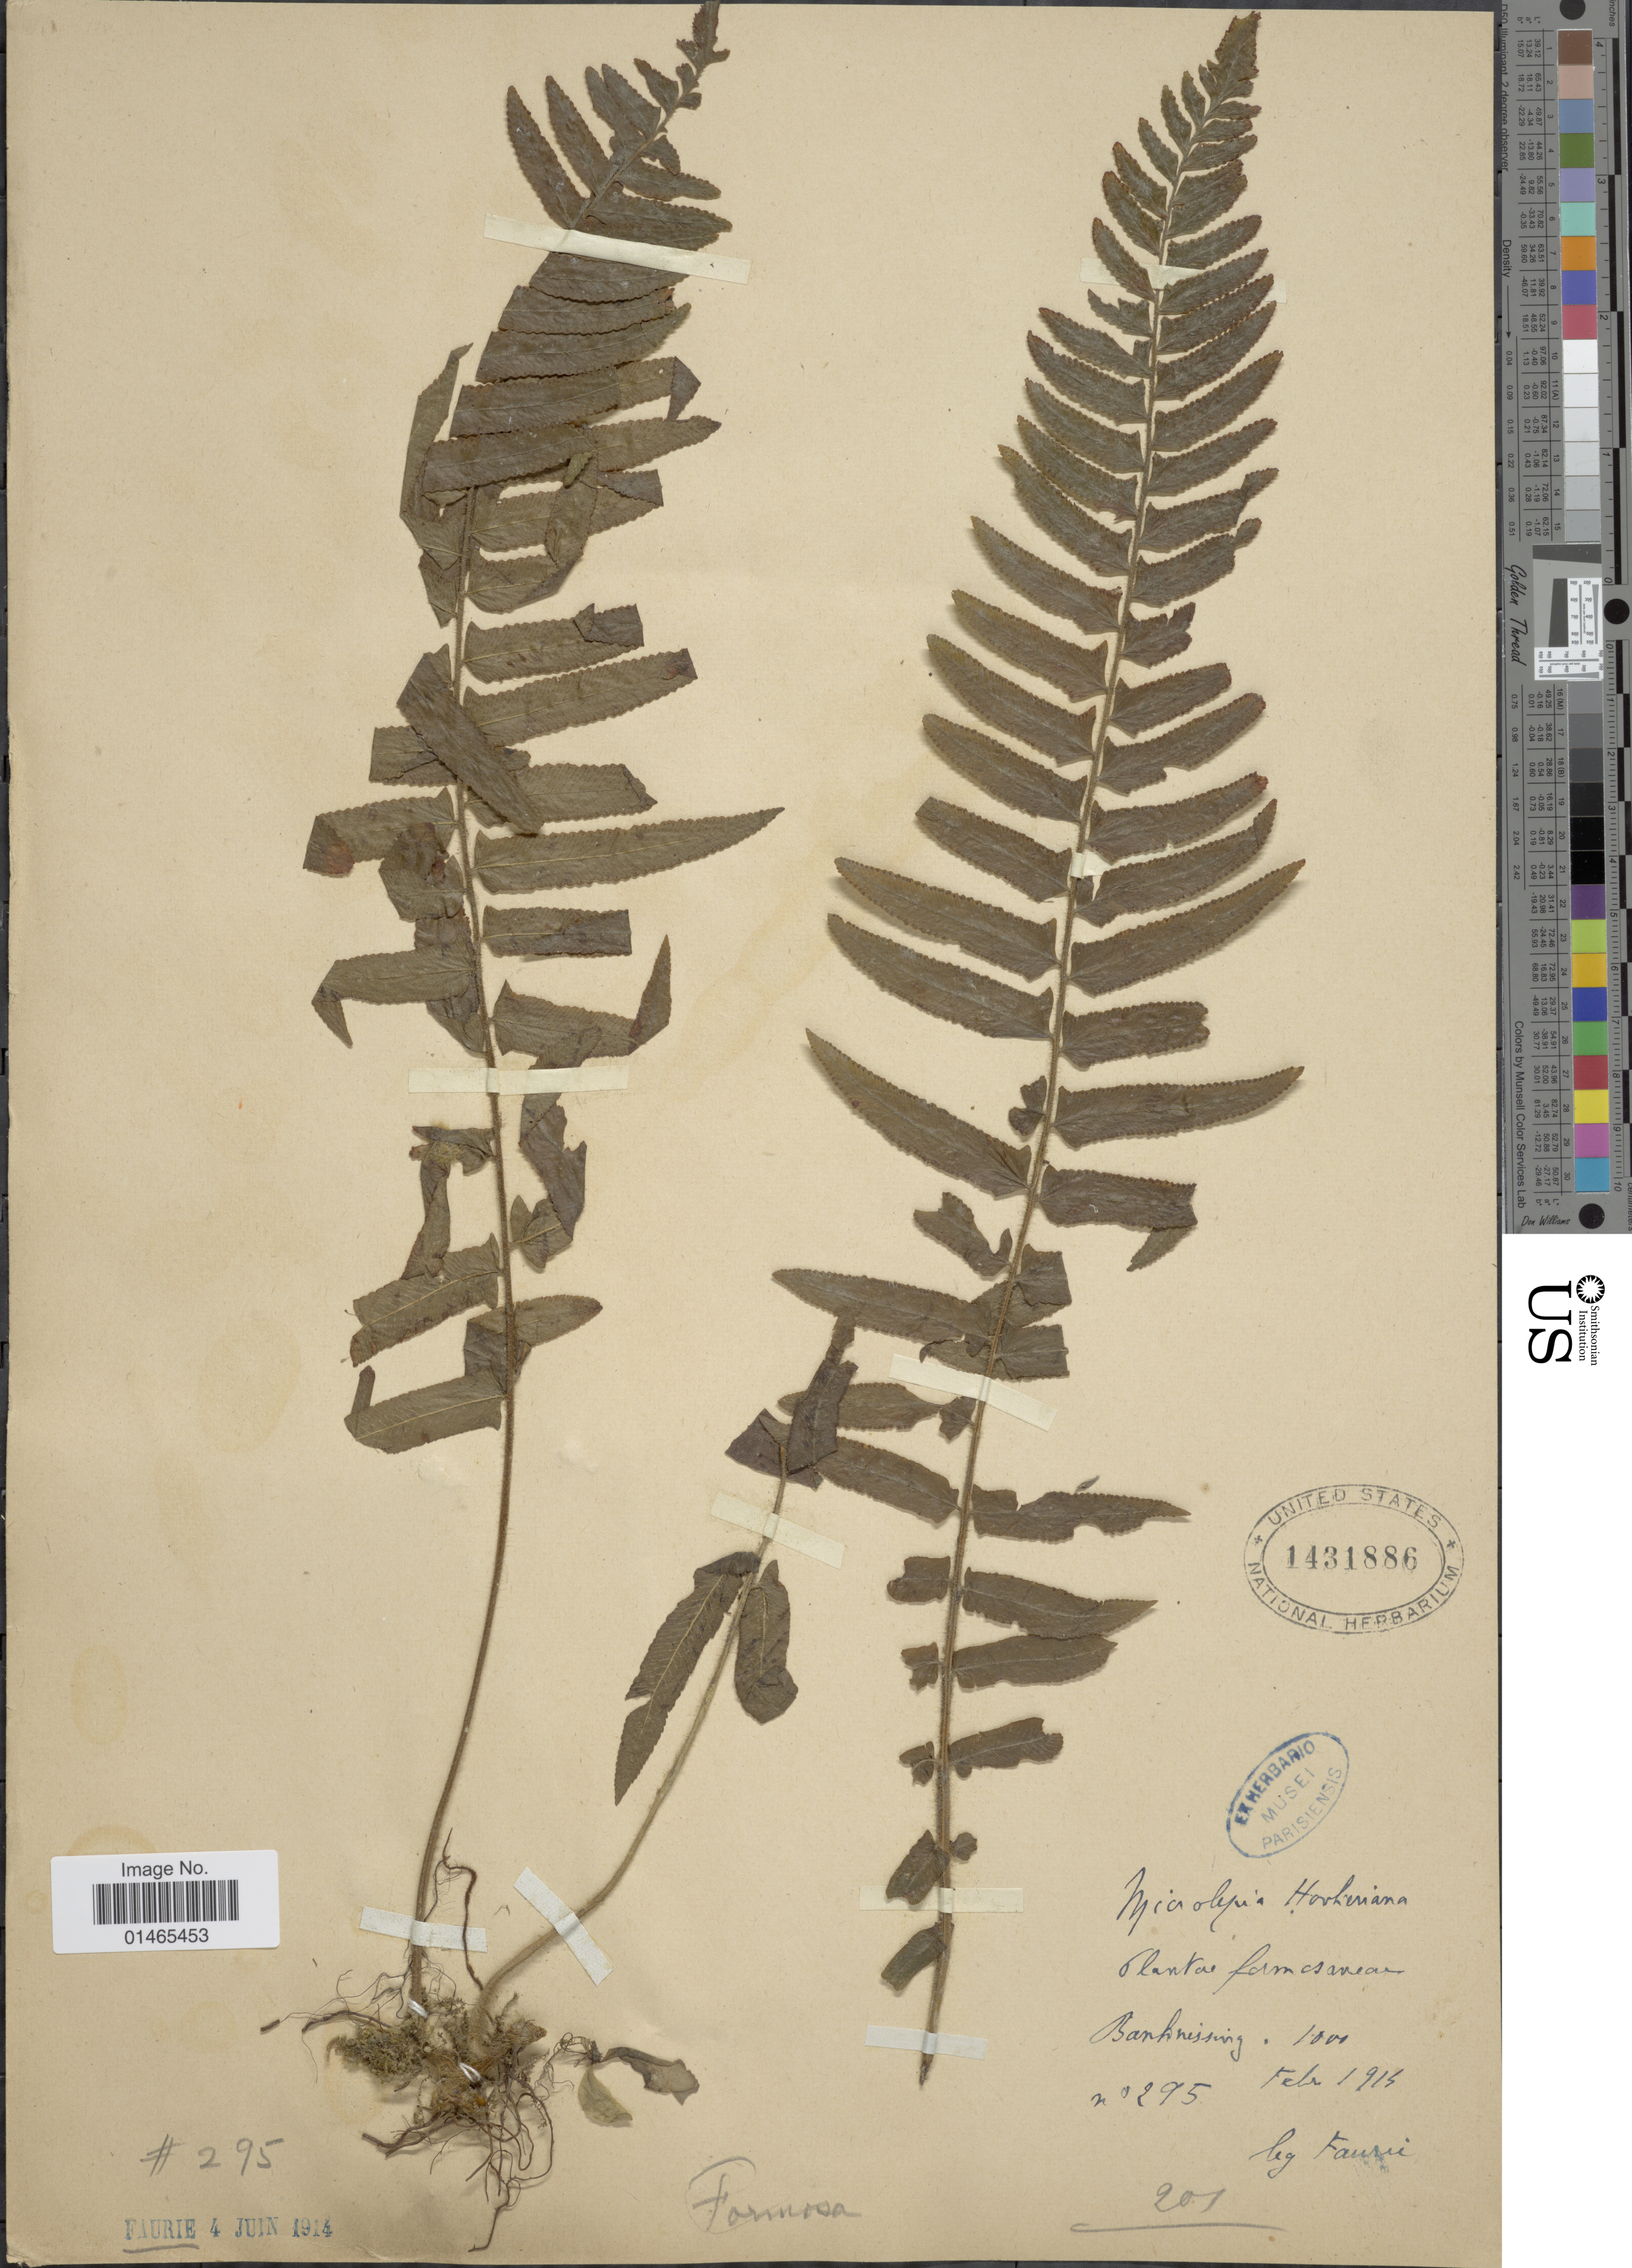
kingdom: Plantae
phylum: Tracheophyta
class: Polypodiopsida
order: Polypodiales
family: Dennstaedtiaceae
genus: Microlepia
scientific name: Microlepia hookeriana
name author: (Wall. ex Hook.) C. Presl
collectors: -. Faurie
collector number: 295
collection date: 1915-02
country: Taiwan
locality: Formosa, Banknissing.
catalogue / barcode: US 1431886